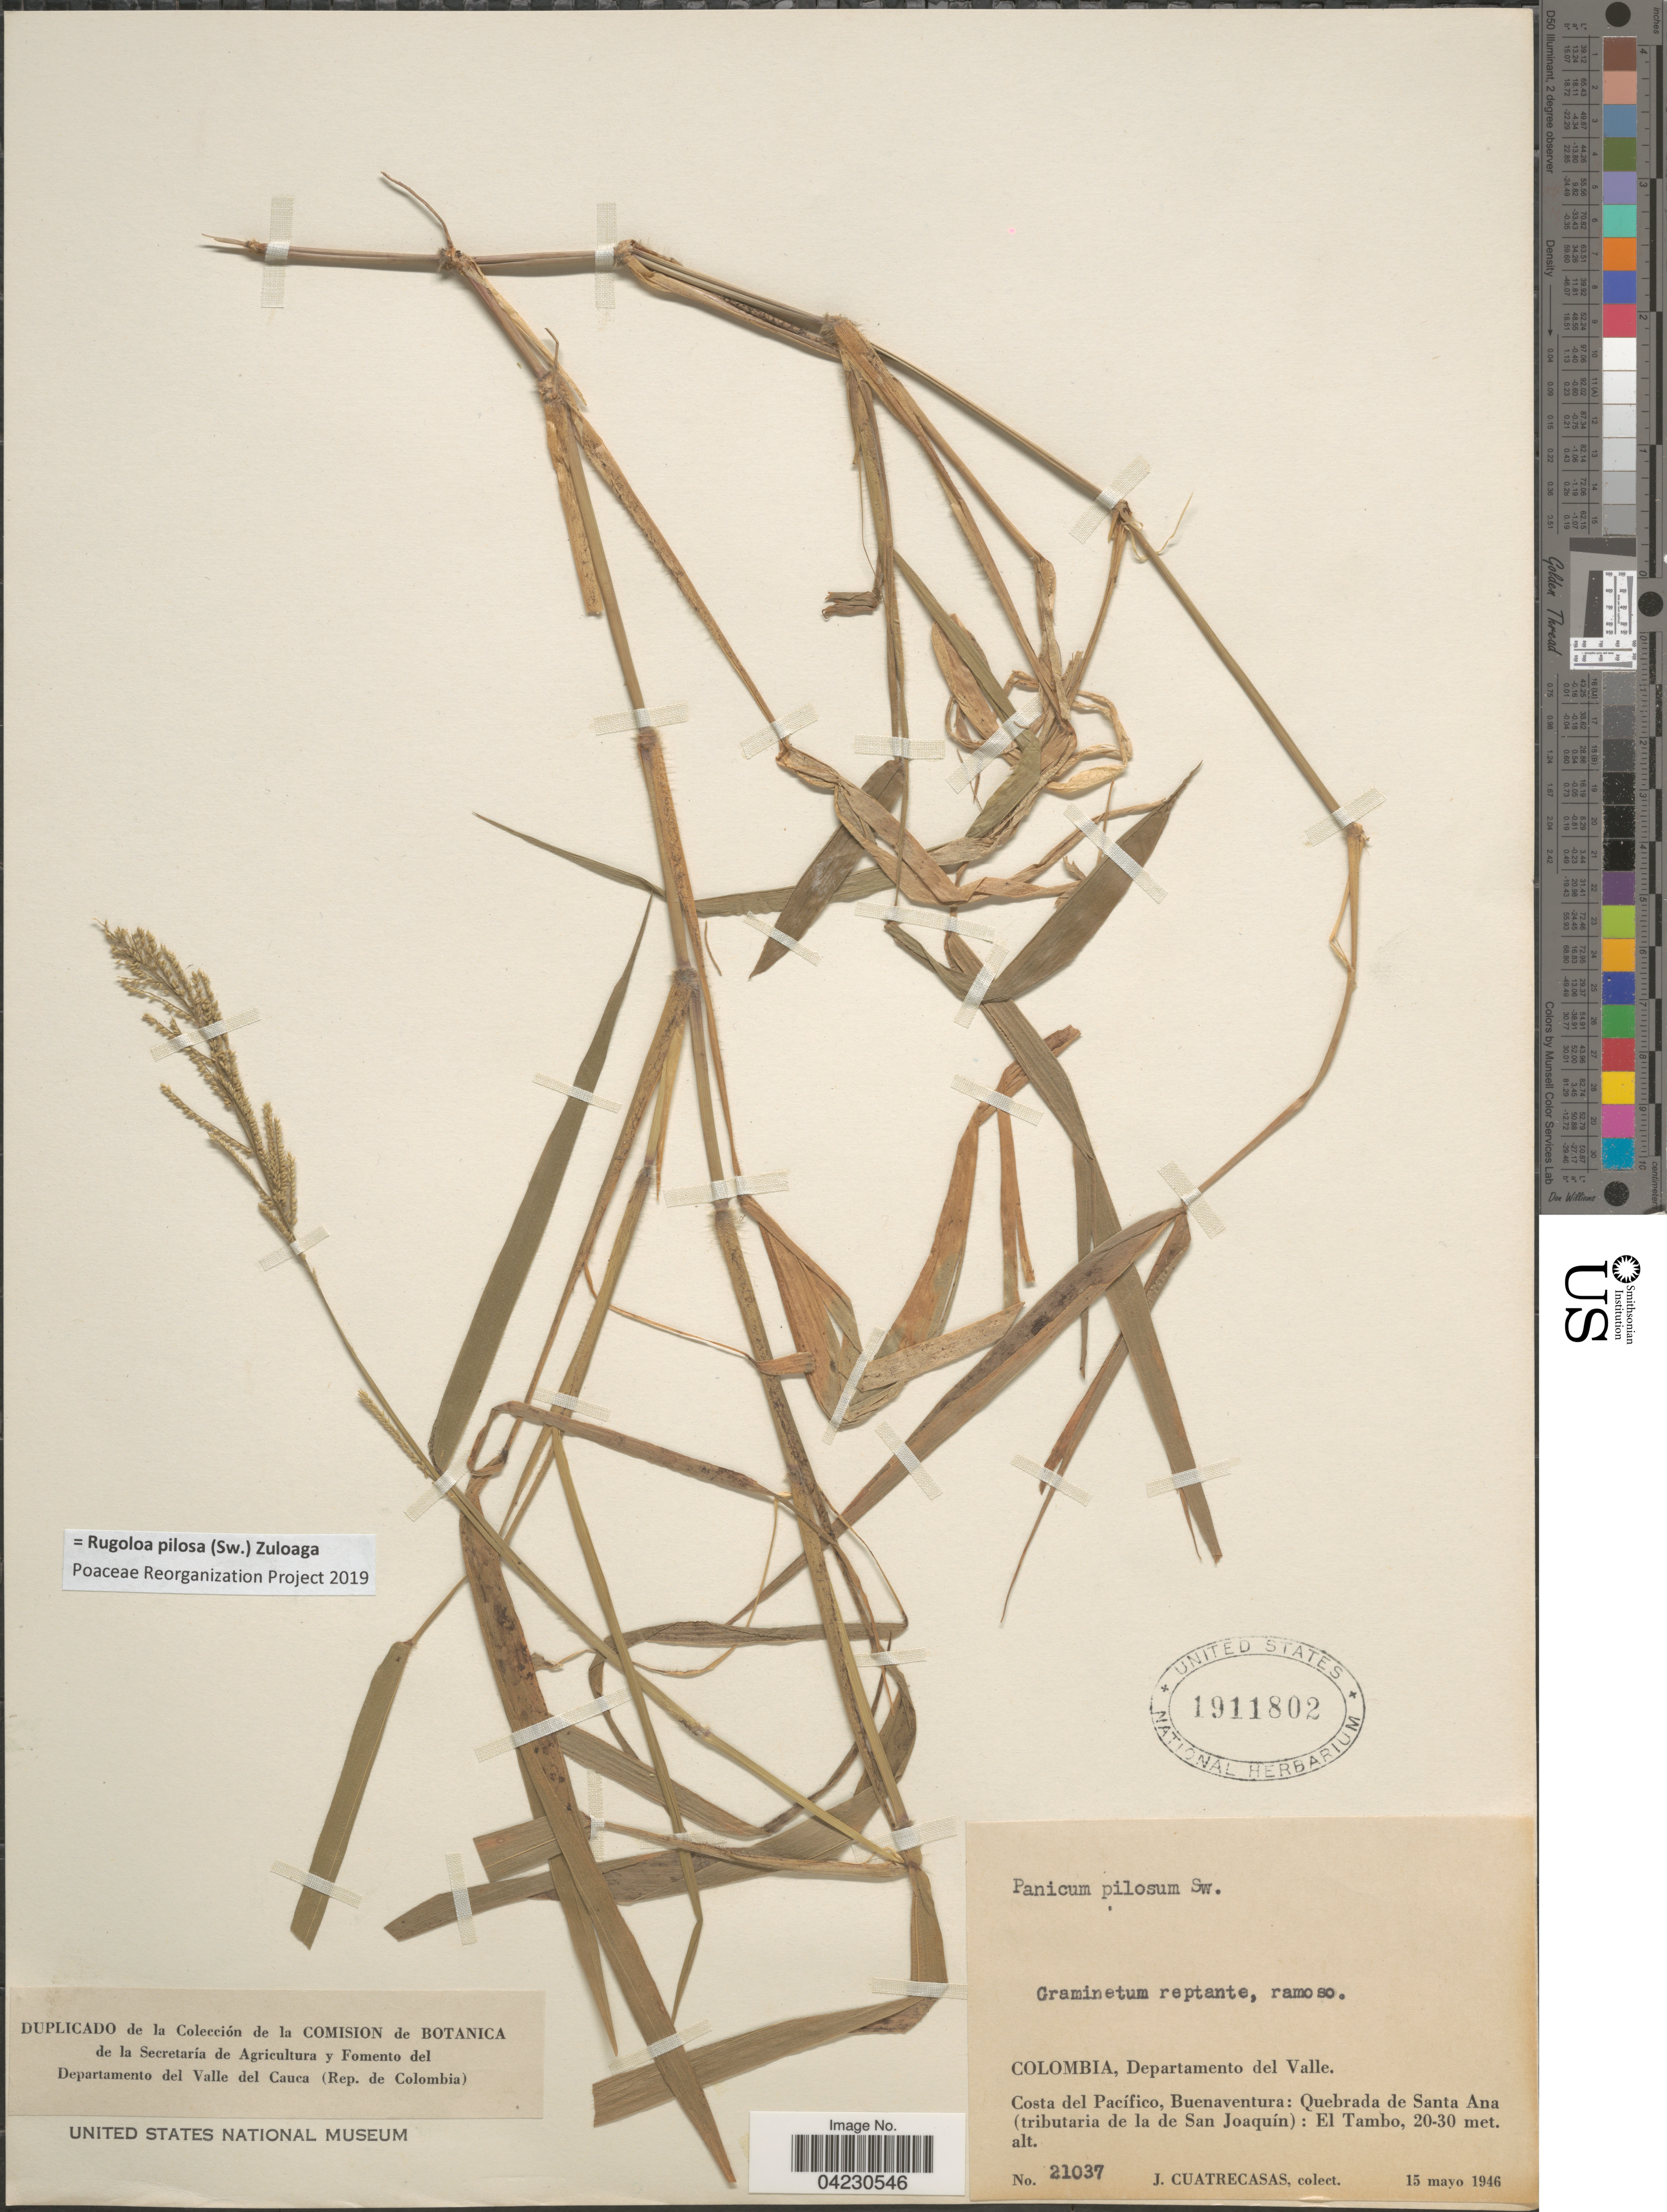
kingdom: Plantae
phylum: Tracheophyta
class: Liliopsida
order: Poales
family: Poaceae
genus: Rugoloa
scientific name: Rugoloa pilosa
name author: (Sw.) Zuloaga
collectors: J. Cuatrecasas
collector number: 21037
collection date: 1946-05-15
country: Colombia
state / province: Valle del Cauca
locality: Departamento del Valle. Costa del Pacífico, Buenaventura: Quebrada de Santa Ana (tributaria de la San Joaquín) : El Tambo.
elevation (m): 20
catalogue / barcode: US 1911802